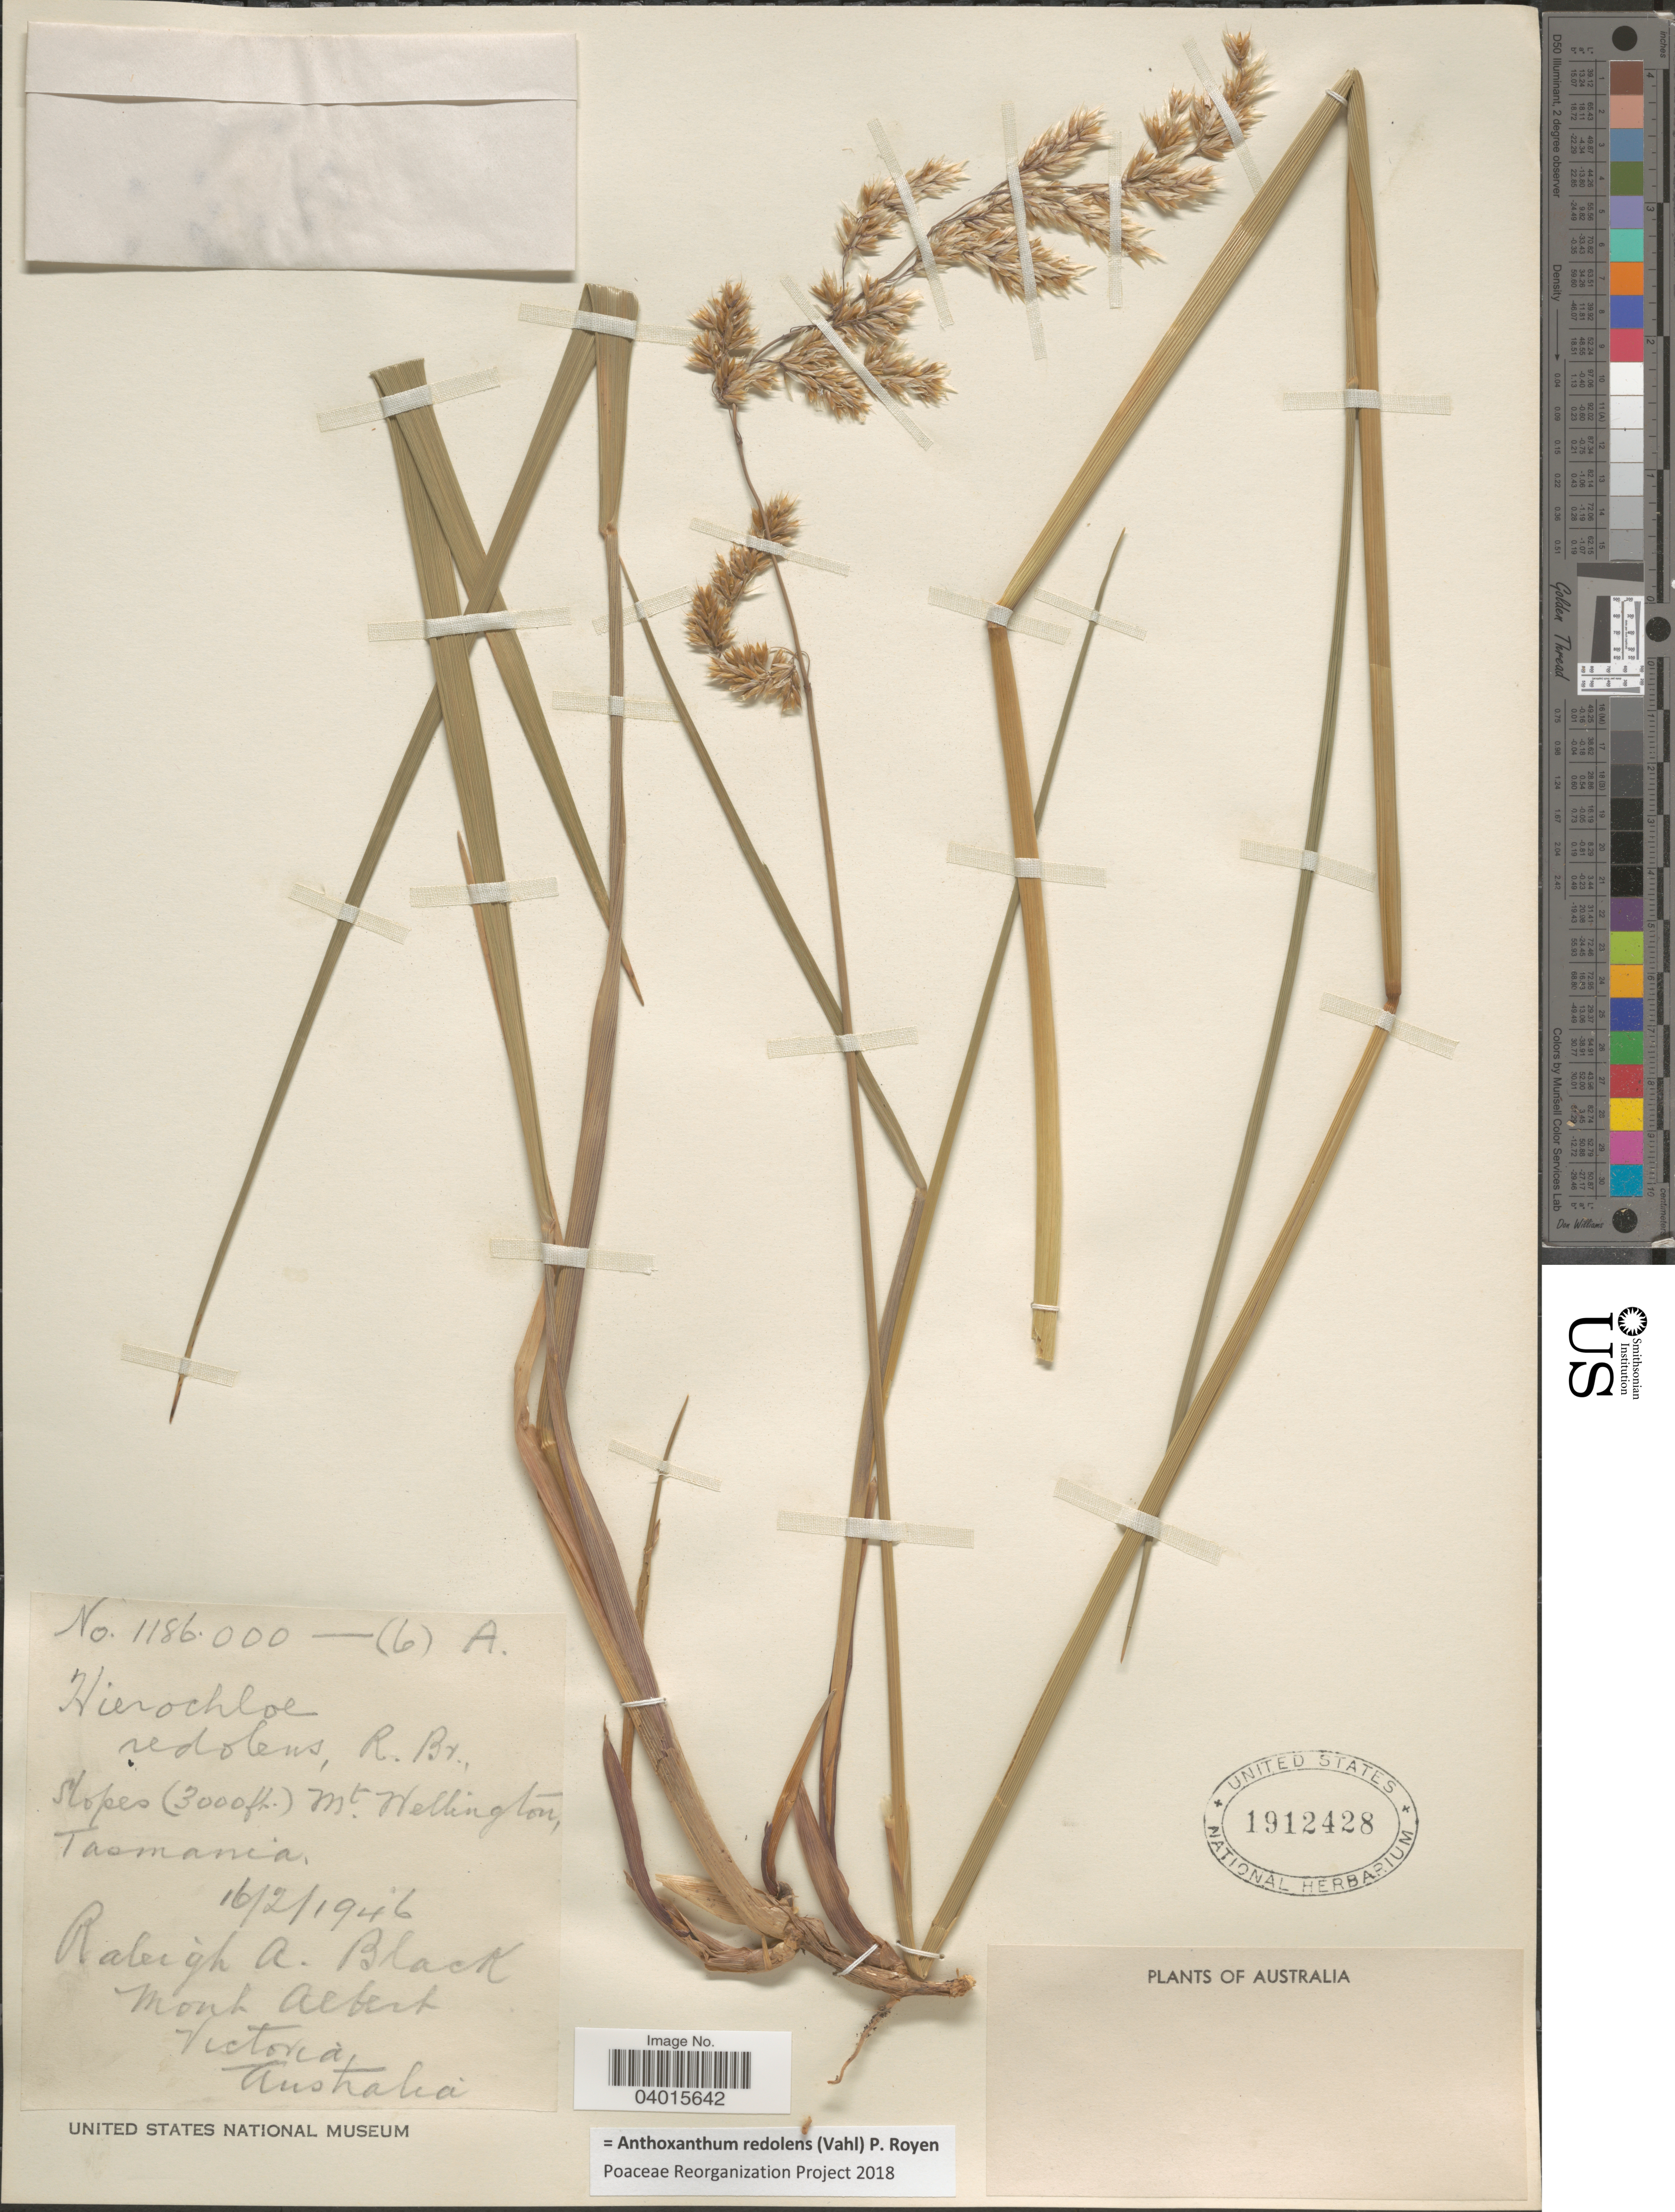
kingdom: Plantae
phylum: Tracheophyta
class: Liliopsida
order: Poales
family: Poaceae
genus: Anthoxanthum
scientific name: Anthoxanthum redolens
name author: (Vahl) P. Royen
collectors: R. A. Black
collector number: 1186000-(6)A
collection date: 1946-02-16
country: Australia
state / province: Tasmania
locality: Slopes Mt. Wellington.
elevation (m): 914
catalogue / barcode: US 1912428